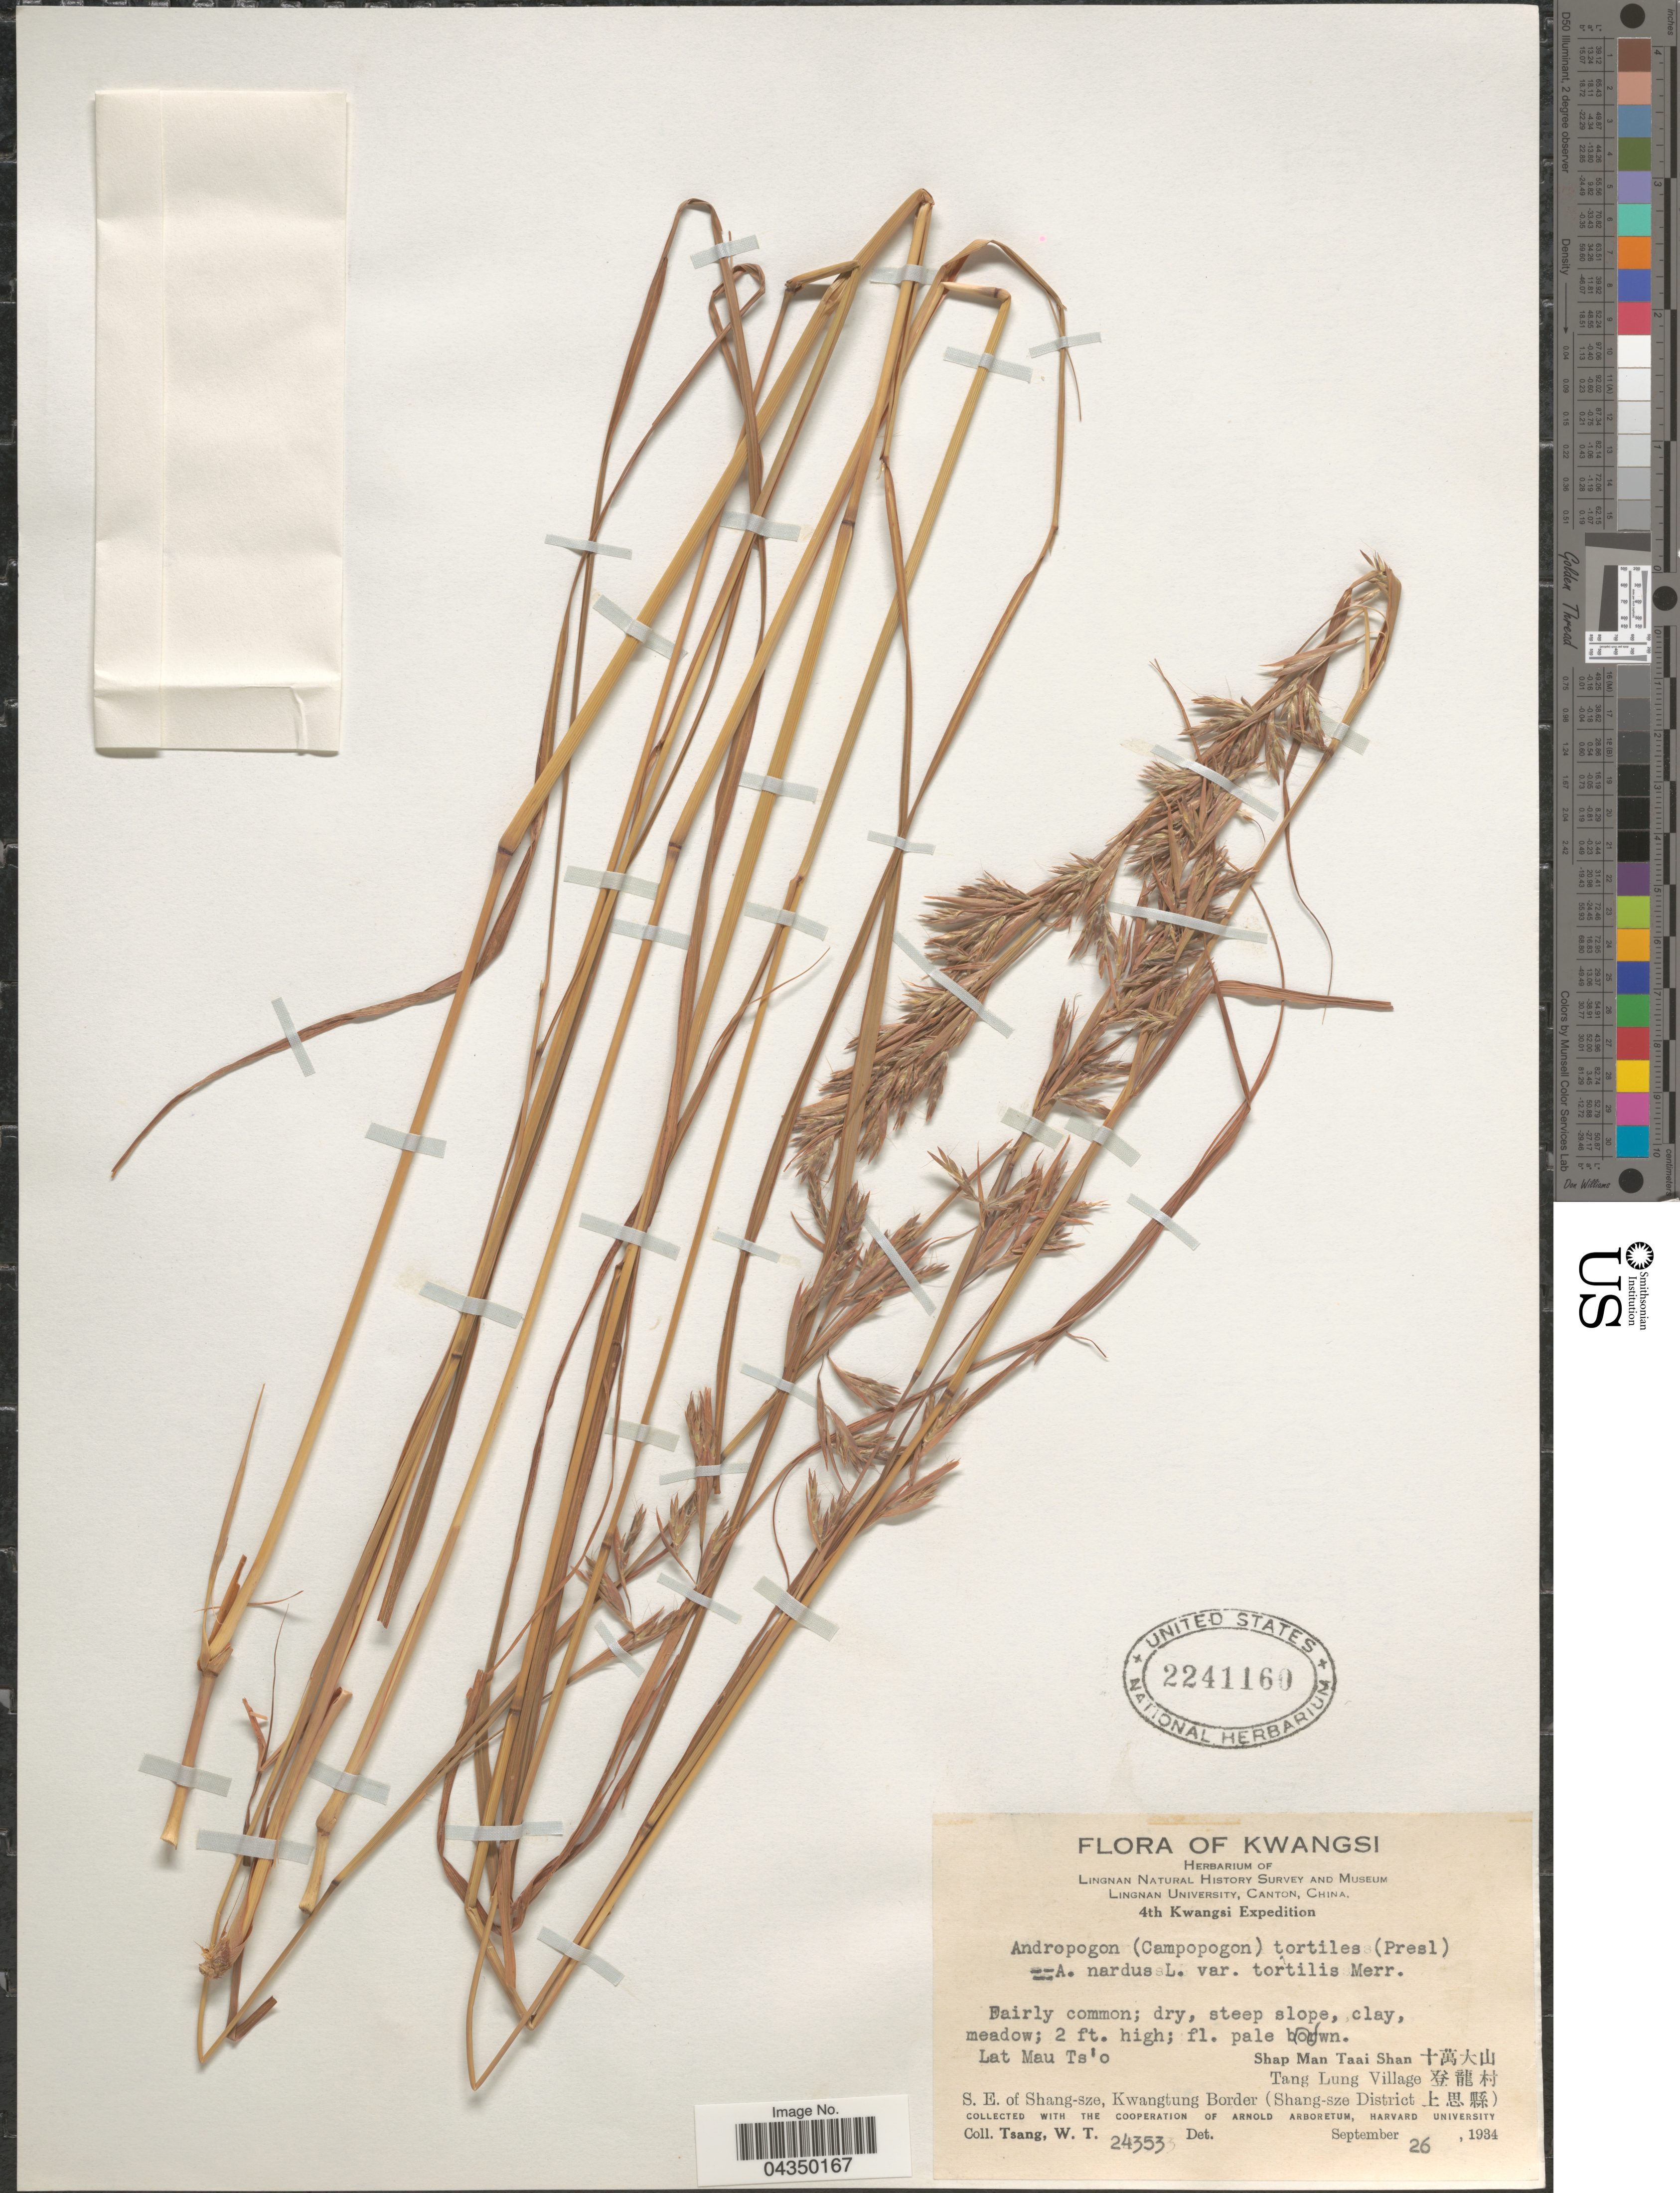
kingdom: Plantae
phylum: Tracheophyta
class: Liliopsida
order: Poales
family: Poaceae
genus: Cymbopogon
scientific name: Cymbopogon tortilis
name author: (J. Presl) A. Camus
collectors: W. T. Tsang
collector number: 24353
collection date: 1934-09-26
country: China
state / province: Guangxi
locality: Kwangsi. Lingnan Natural History Survey and Museum. 4th Kwangsi Expedition. Lat Mau Ts'o. Shap Man Taai Shan X. Tang Lung Village X. S. E. of Shang-sze, Kwangtung Border (Shang-sze District X).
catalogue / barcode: US 2241160